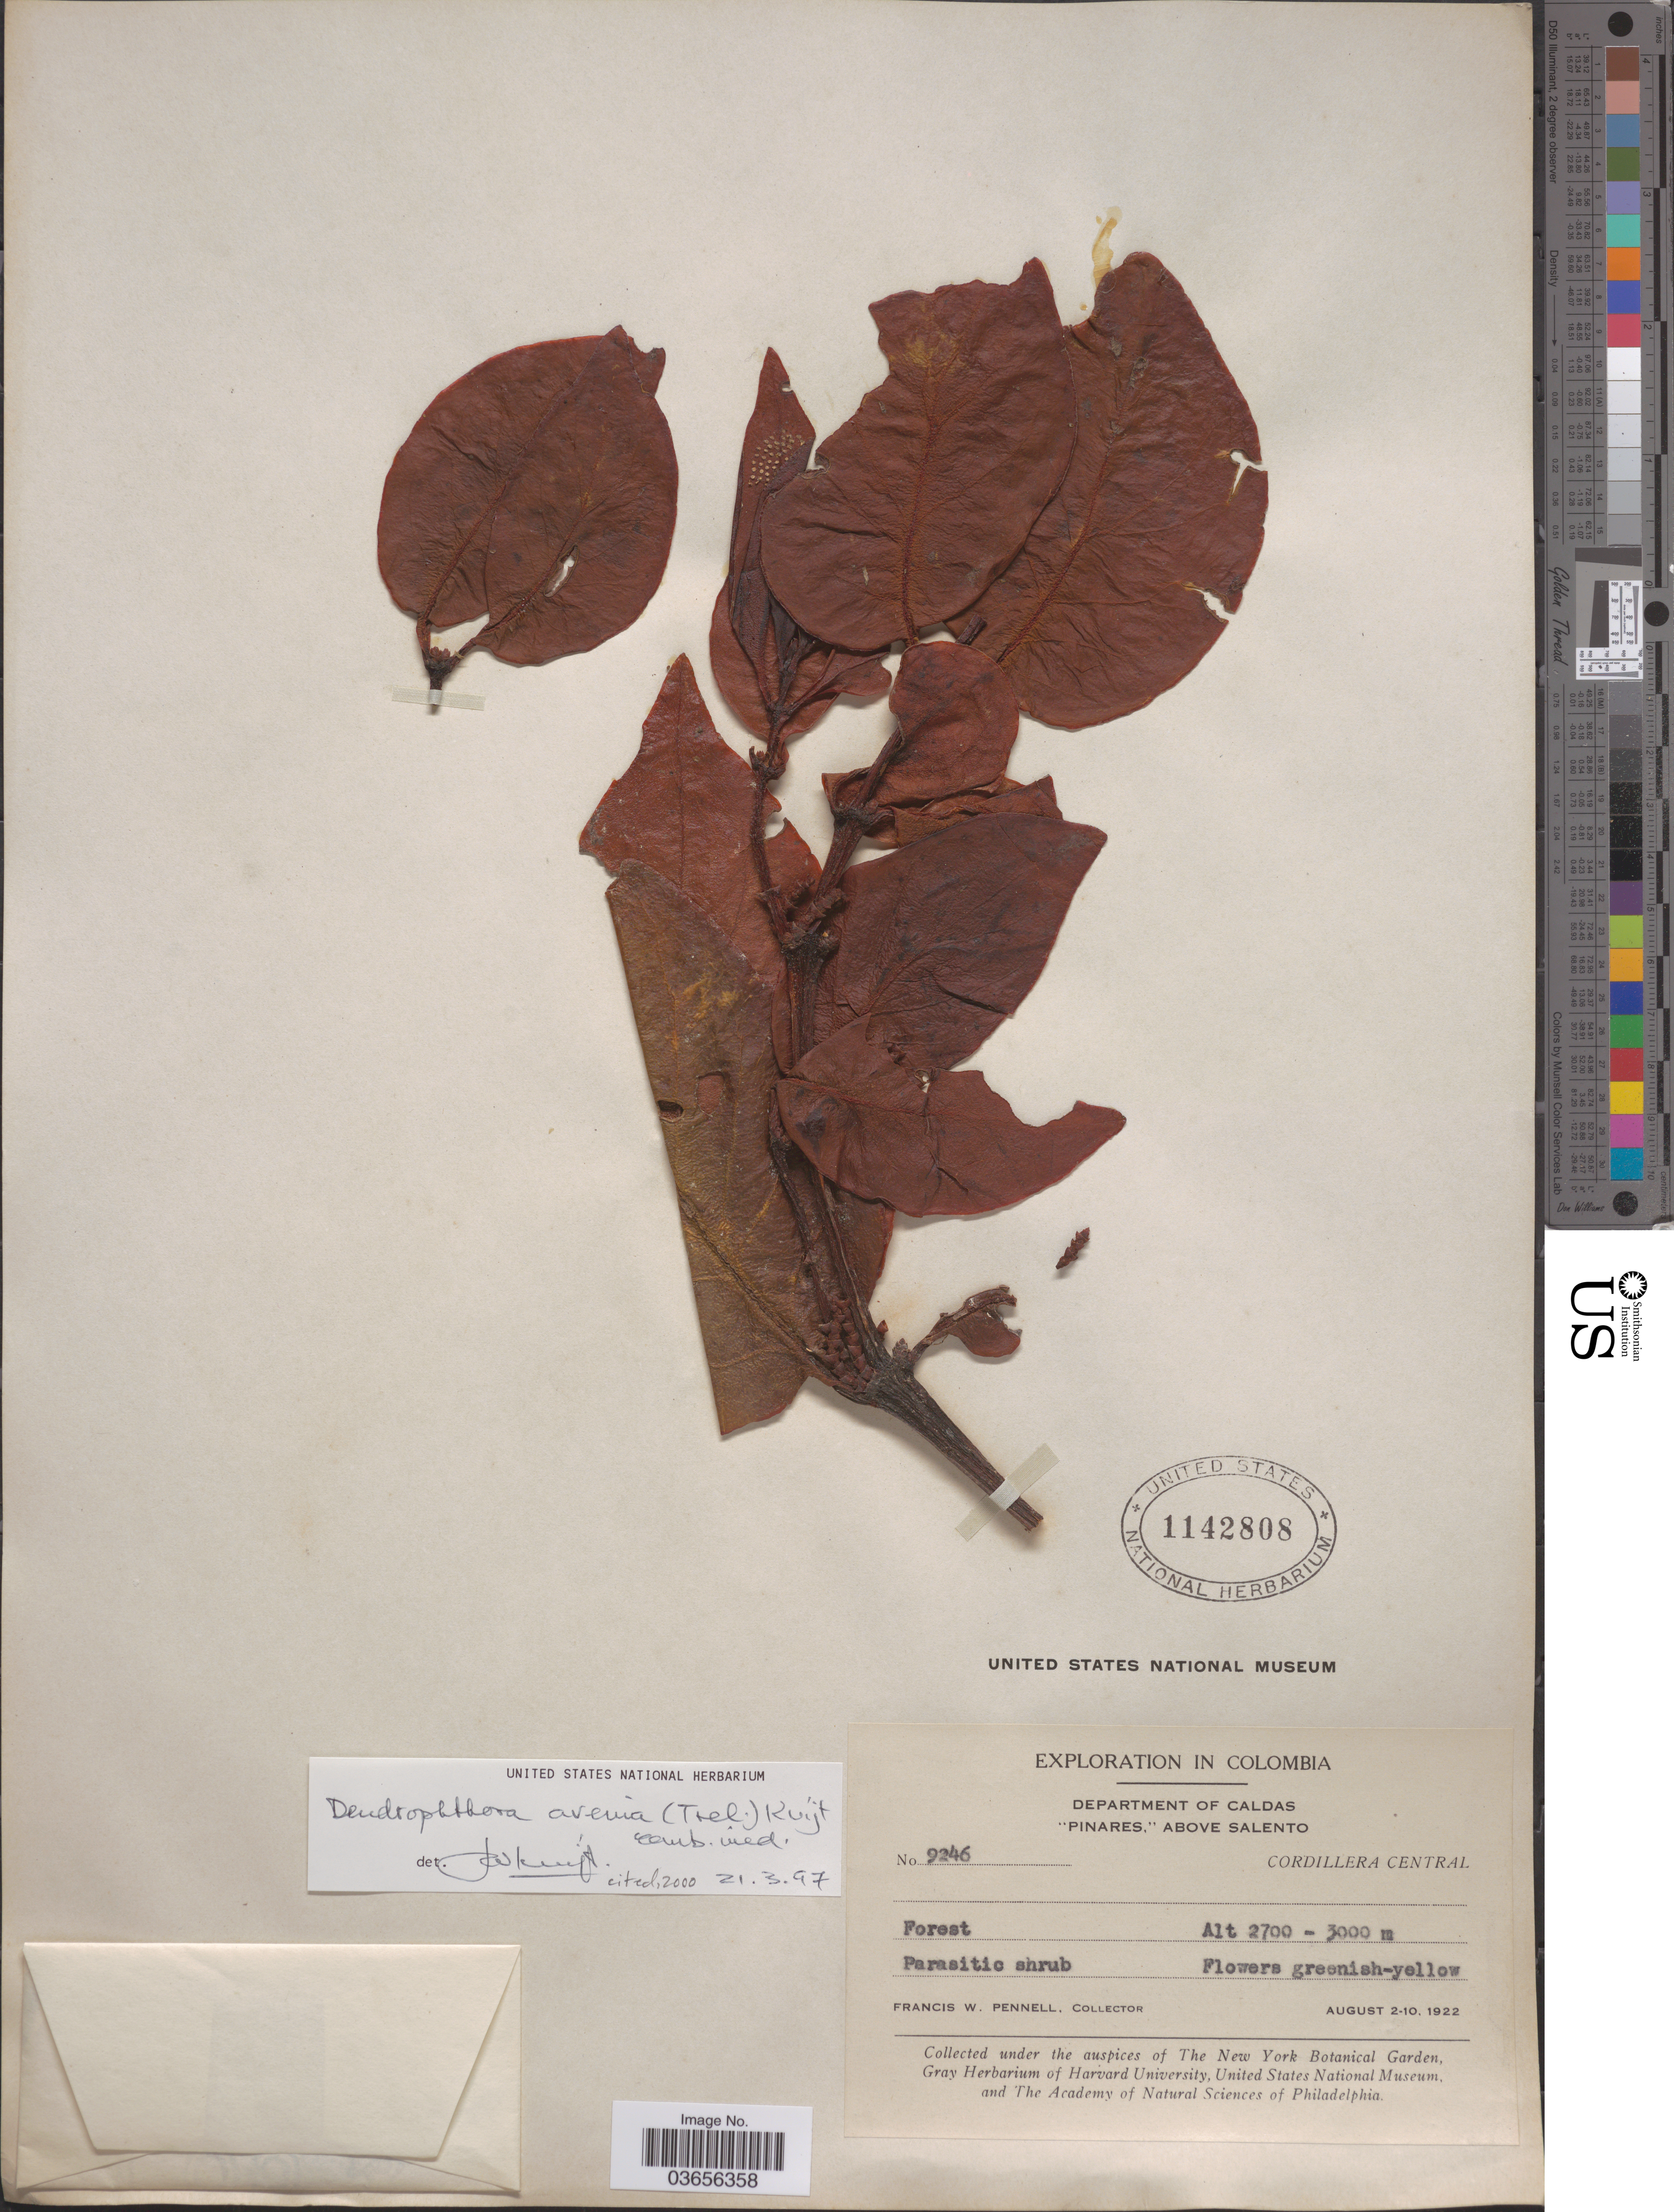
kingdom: Plantae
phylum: Tracheophyta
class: Magnoliopsida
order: Santalales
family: Viscaceae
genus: Dendrophthora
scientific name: Dendrophthora avenia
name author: (Trel.) Kuijt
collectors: F. W. Pennell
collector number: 9246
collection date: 1922-08-02/1922-08-10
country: Colombia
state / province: Caldas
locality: Department of Caldas, "Pinares", above Salento. Cordillera Central.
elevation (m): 2700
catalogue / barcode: US 1142808